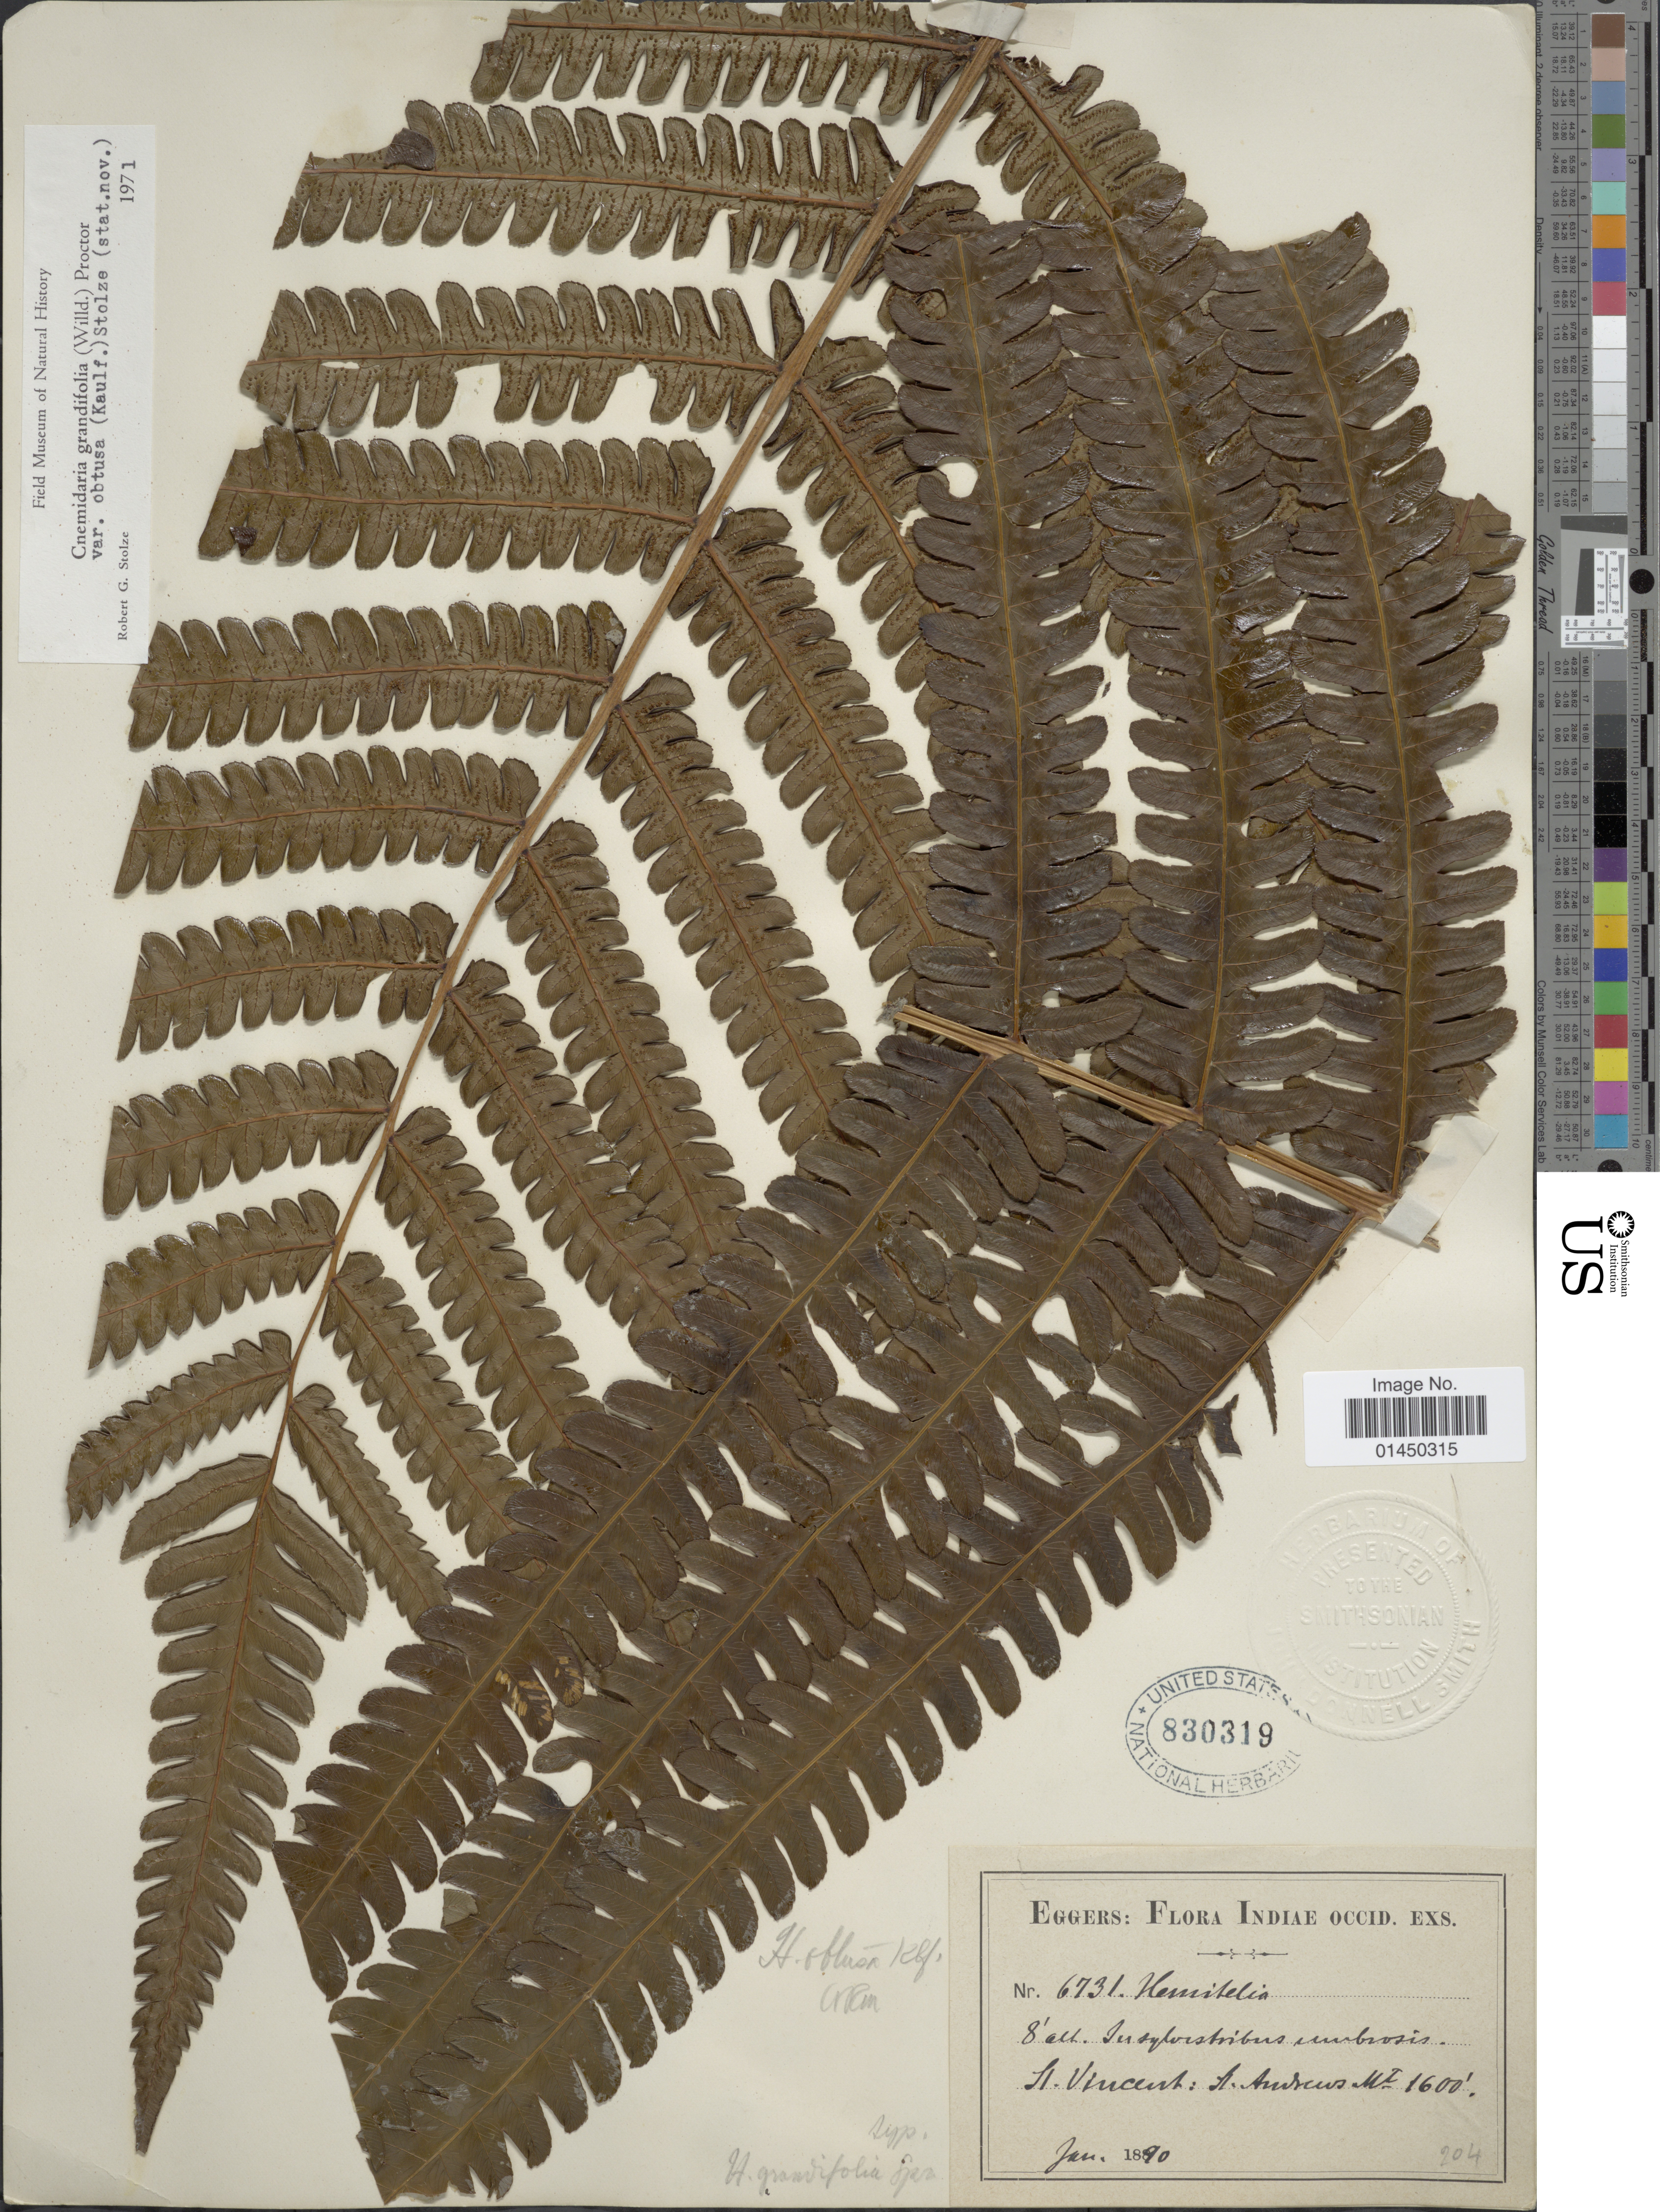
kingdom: Plantae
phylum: Tracheophyta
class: Polypodiopsida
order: Cyatheales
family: Cyatheaceae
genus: Cyathea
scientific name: Cyathea grandifolia var. obtusa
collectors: H. F. A. von Eggers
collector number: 6731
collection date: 1890-01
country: Grenada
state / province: Saint Andrew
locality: St. Vincent: St. Andrews Mt.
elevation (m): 488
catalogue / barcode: US 830319